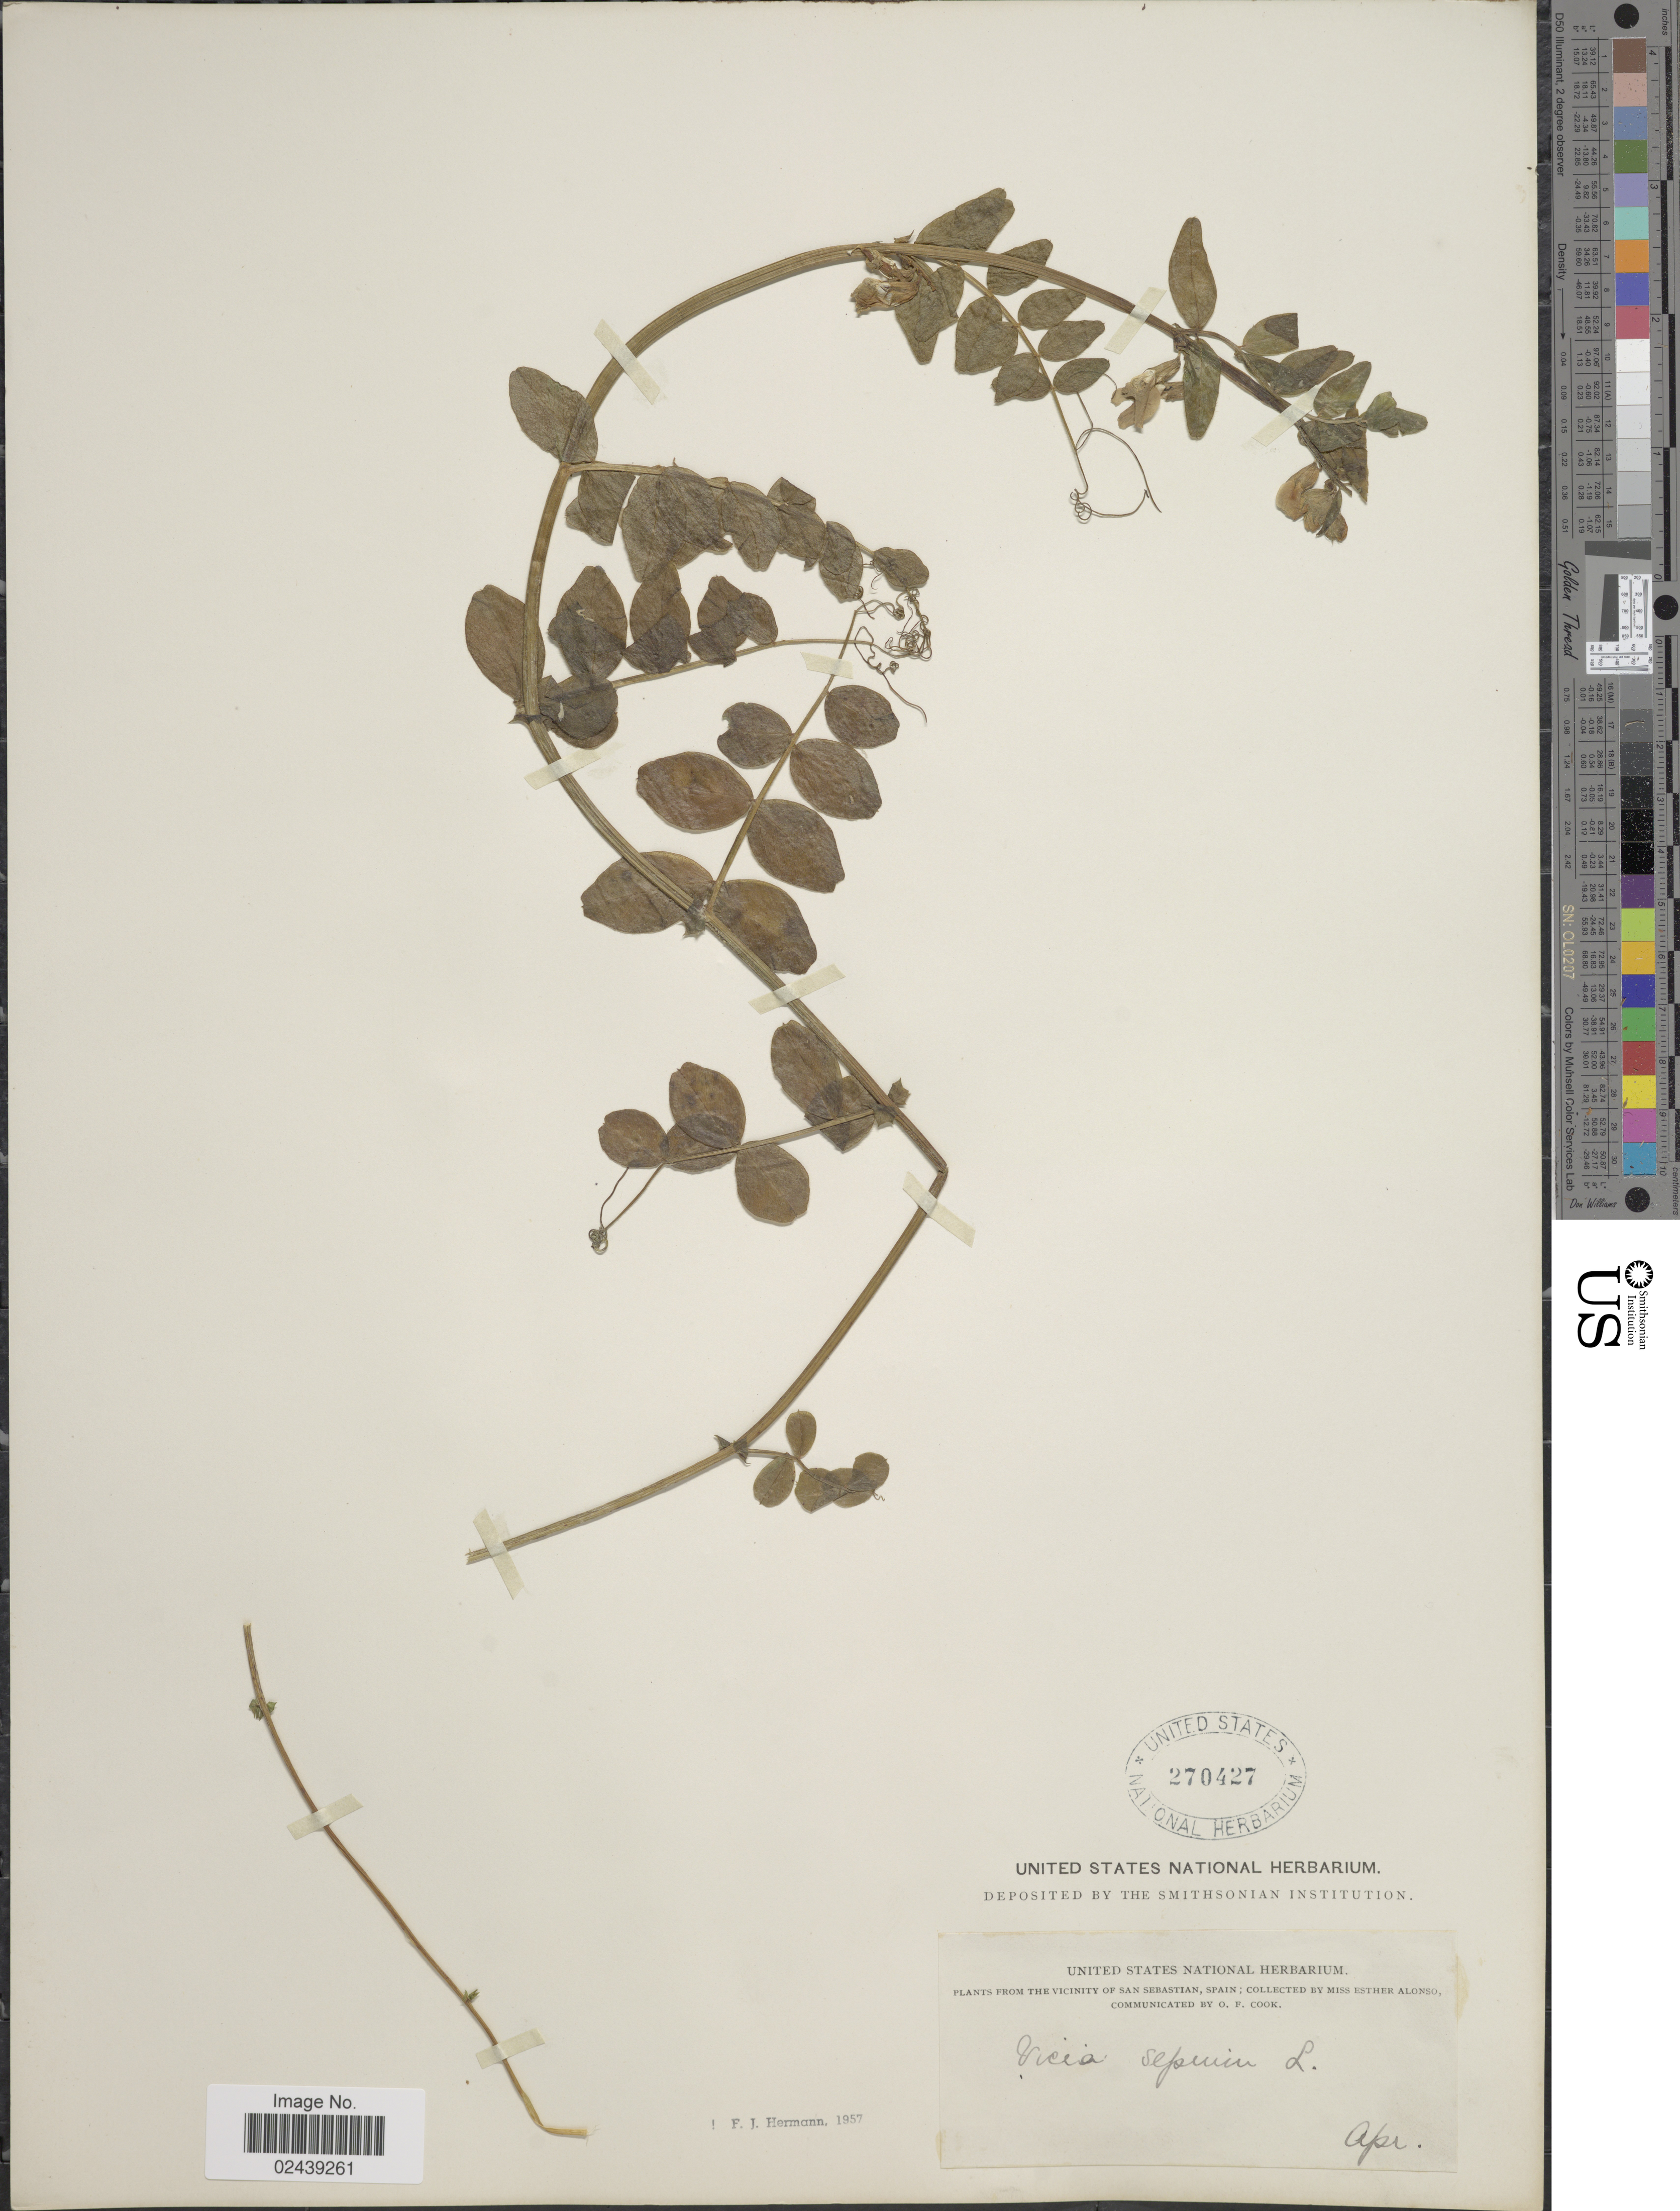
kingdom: Plantae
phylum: Tracheophyta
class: Magnoliopsida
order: Fabales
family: Fabaceae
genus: Vicia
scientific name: Vicia sepium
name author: L.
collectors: E. Alonso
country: Spain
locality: San Sebastian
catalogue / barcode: US 270427